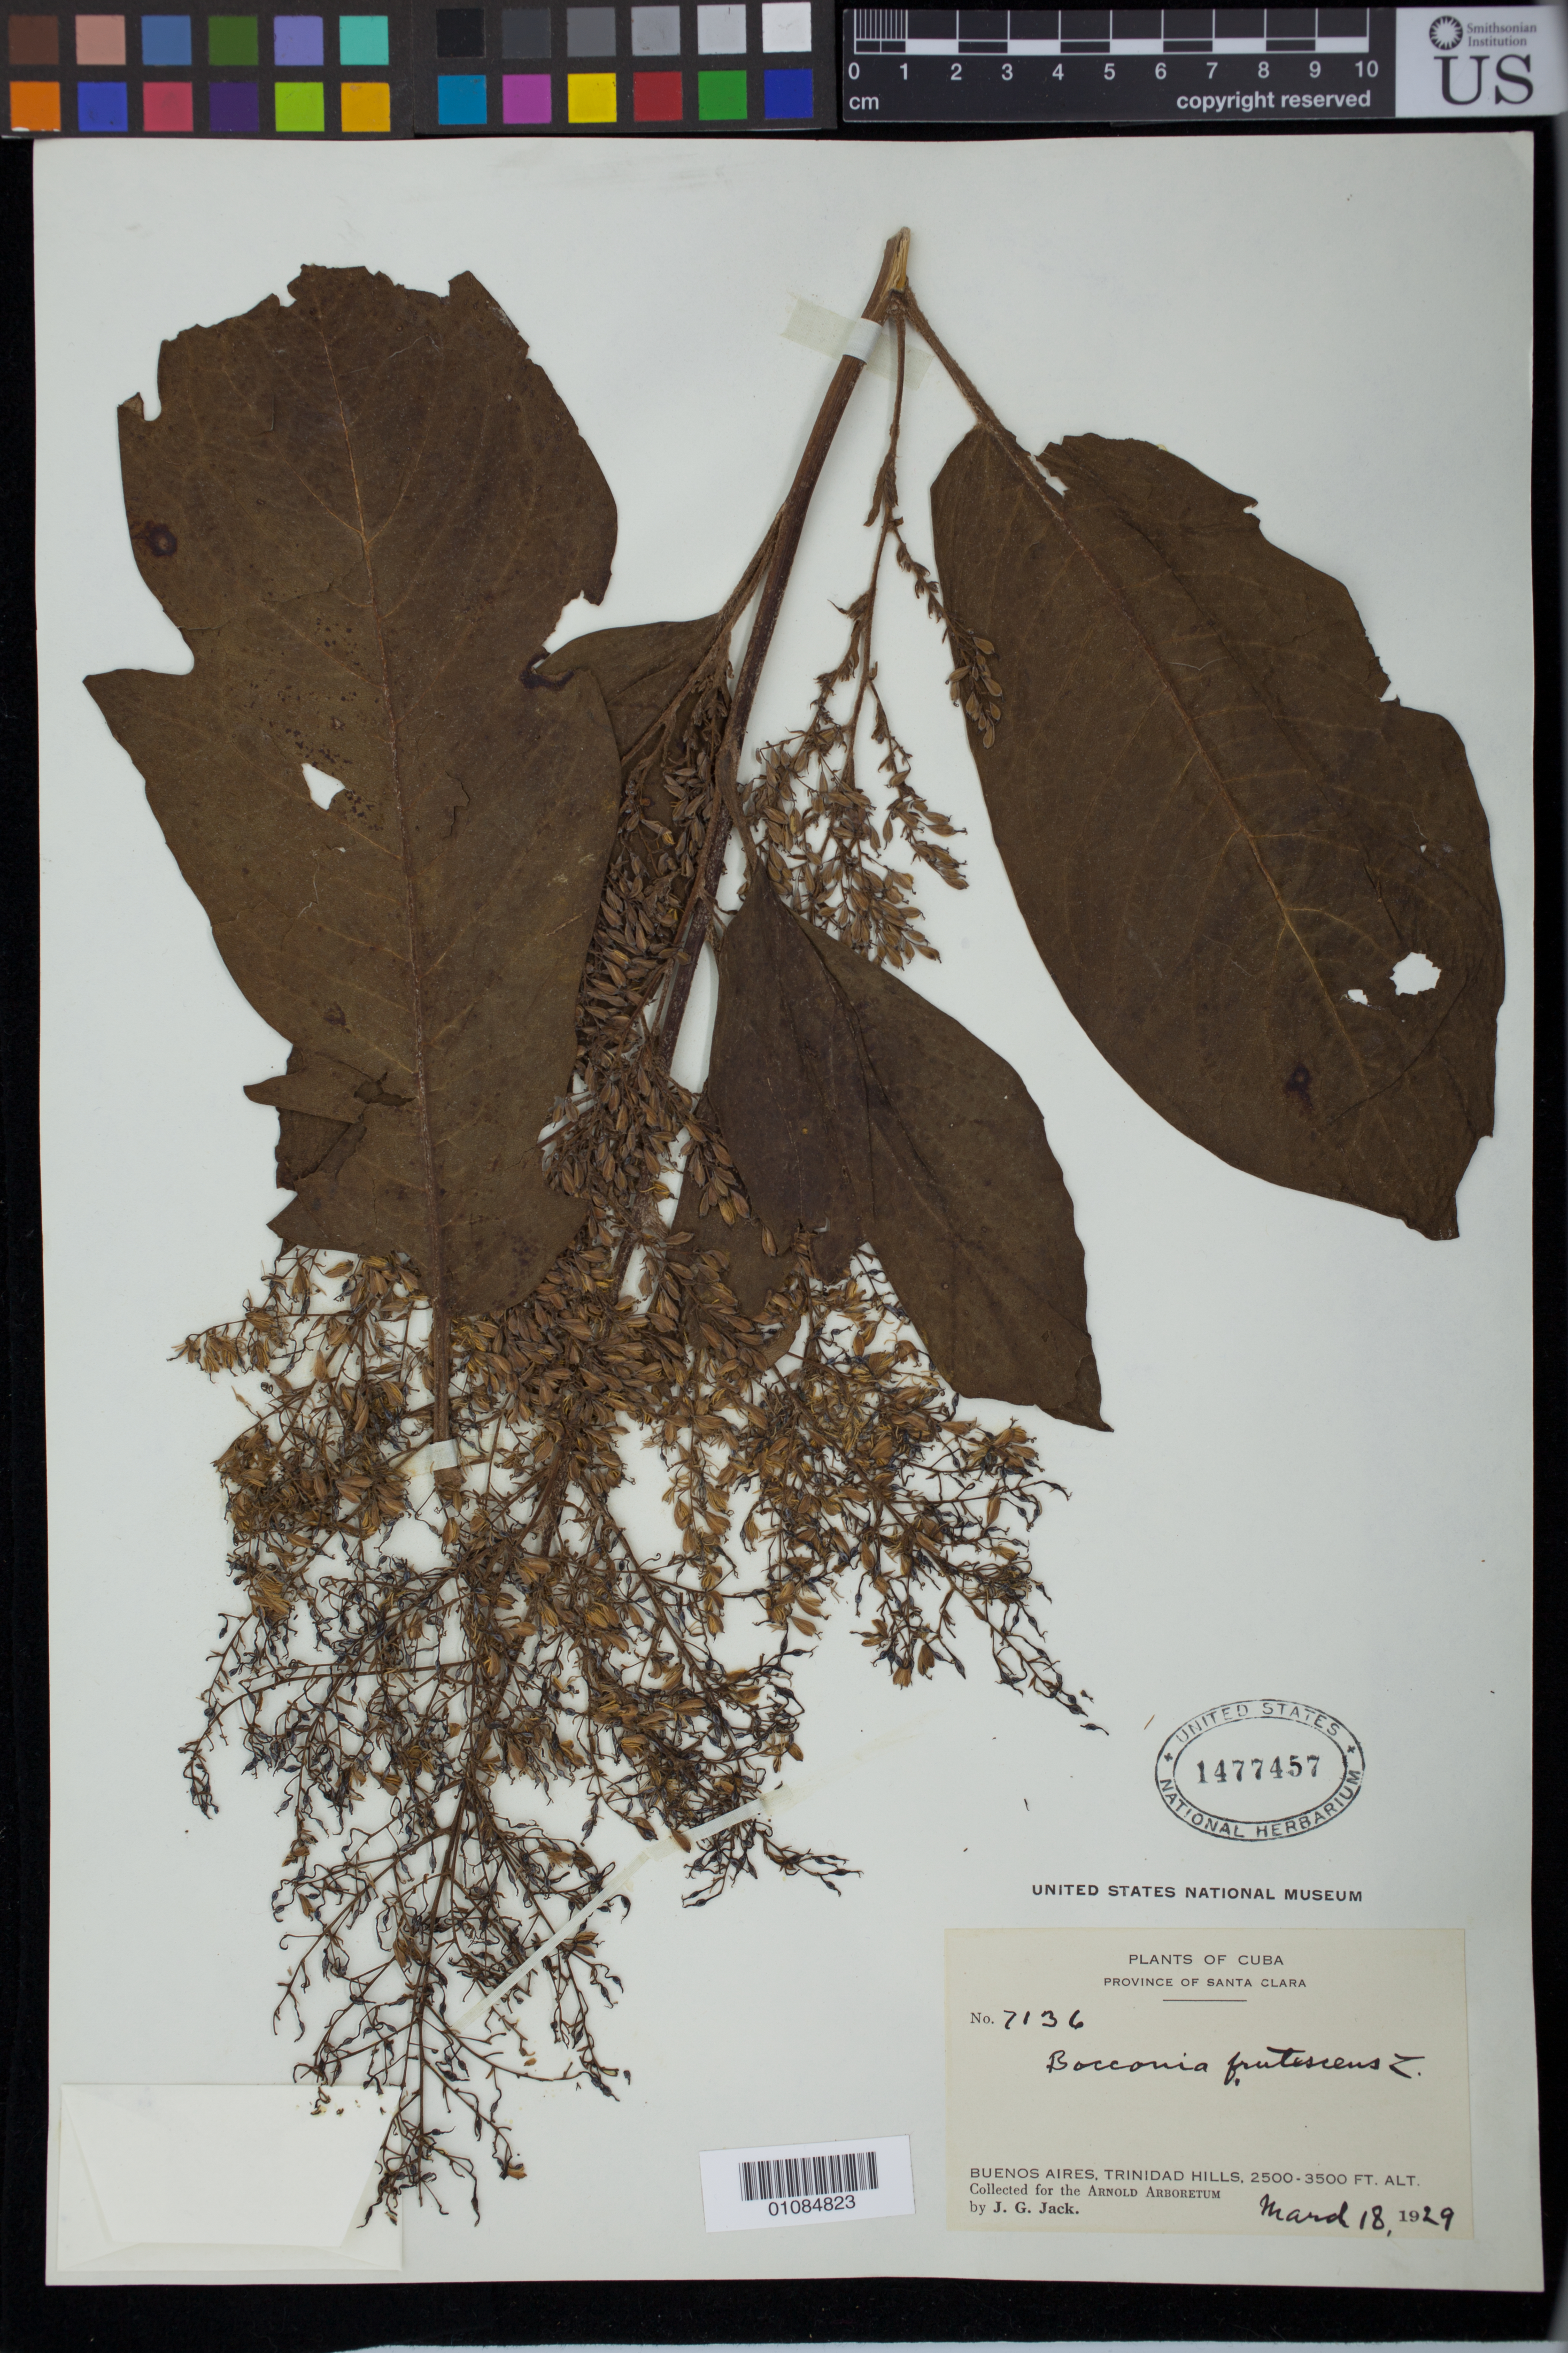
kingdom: Plantae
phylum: Tracheophyta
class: Magnoliopsida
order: Ranunculales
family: Papaveraceae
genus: Bocconia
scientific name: Bocconia frutescens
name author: L.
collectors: J. G. Jack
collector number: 7136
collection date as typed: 18 Mar 1929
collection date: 1929-03-18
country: Cuba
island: Cuba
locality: Province of Santa Clara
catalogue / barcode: US 1477457